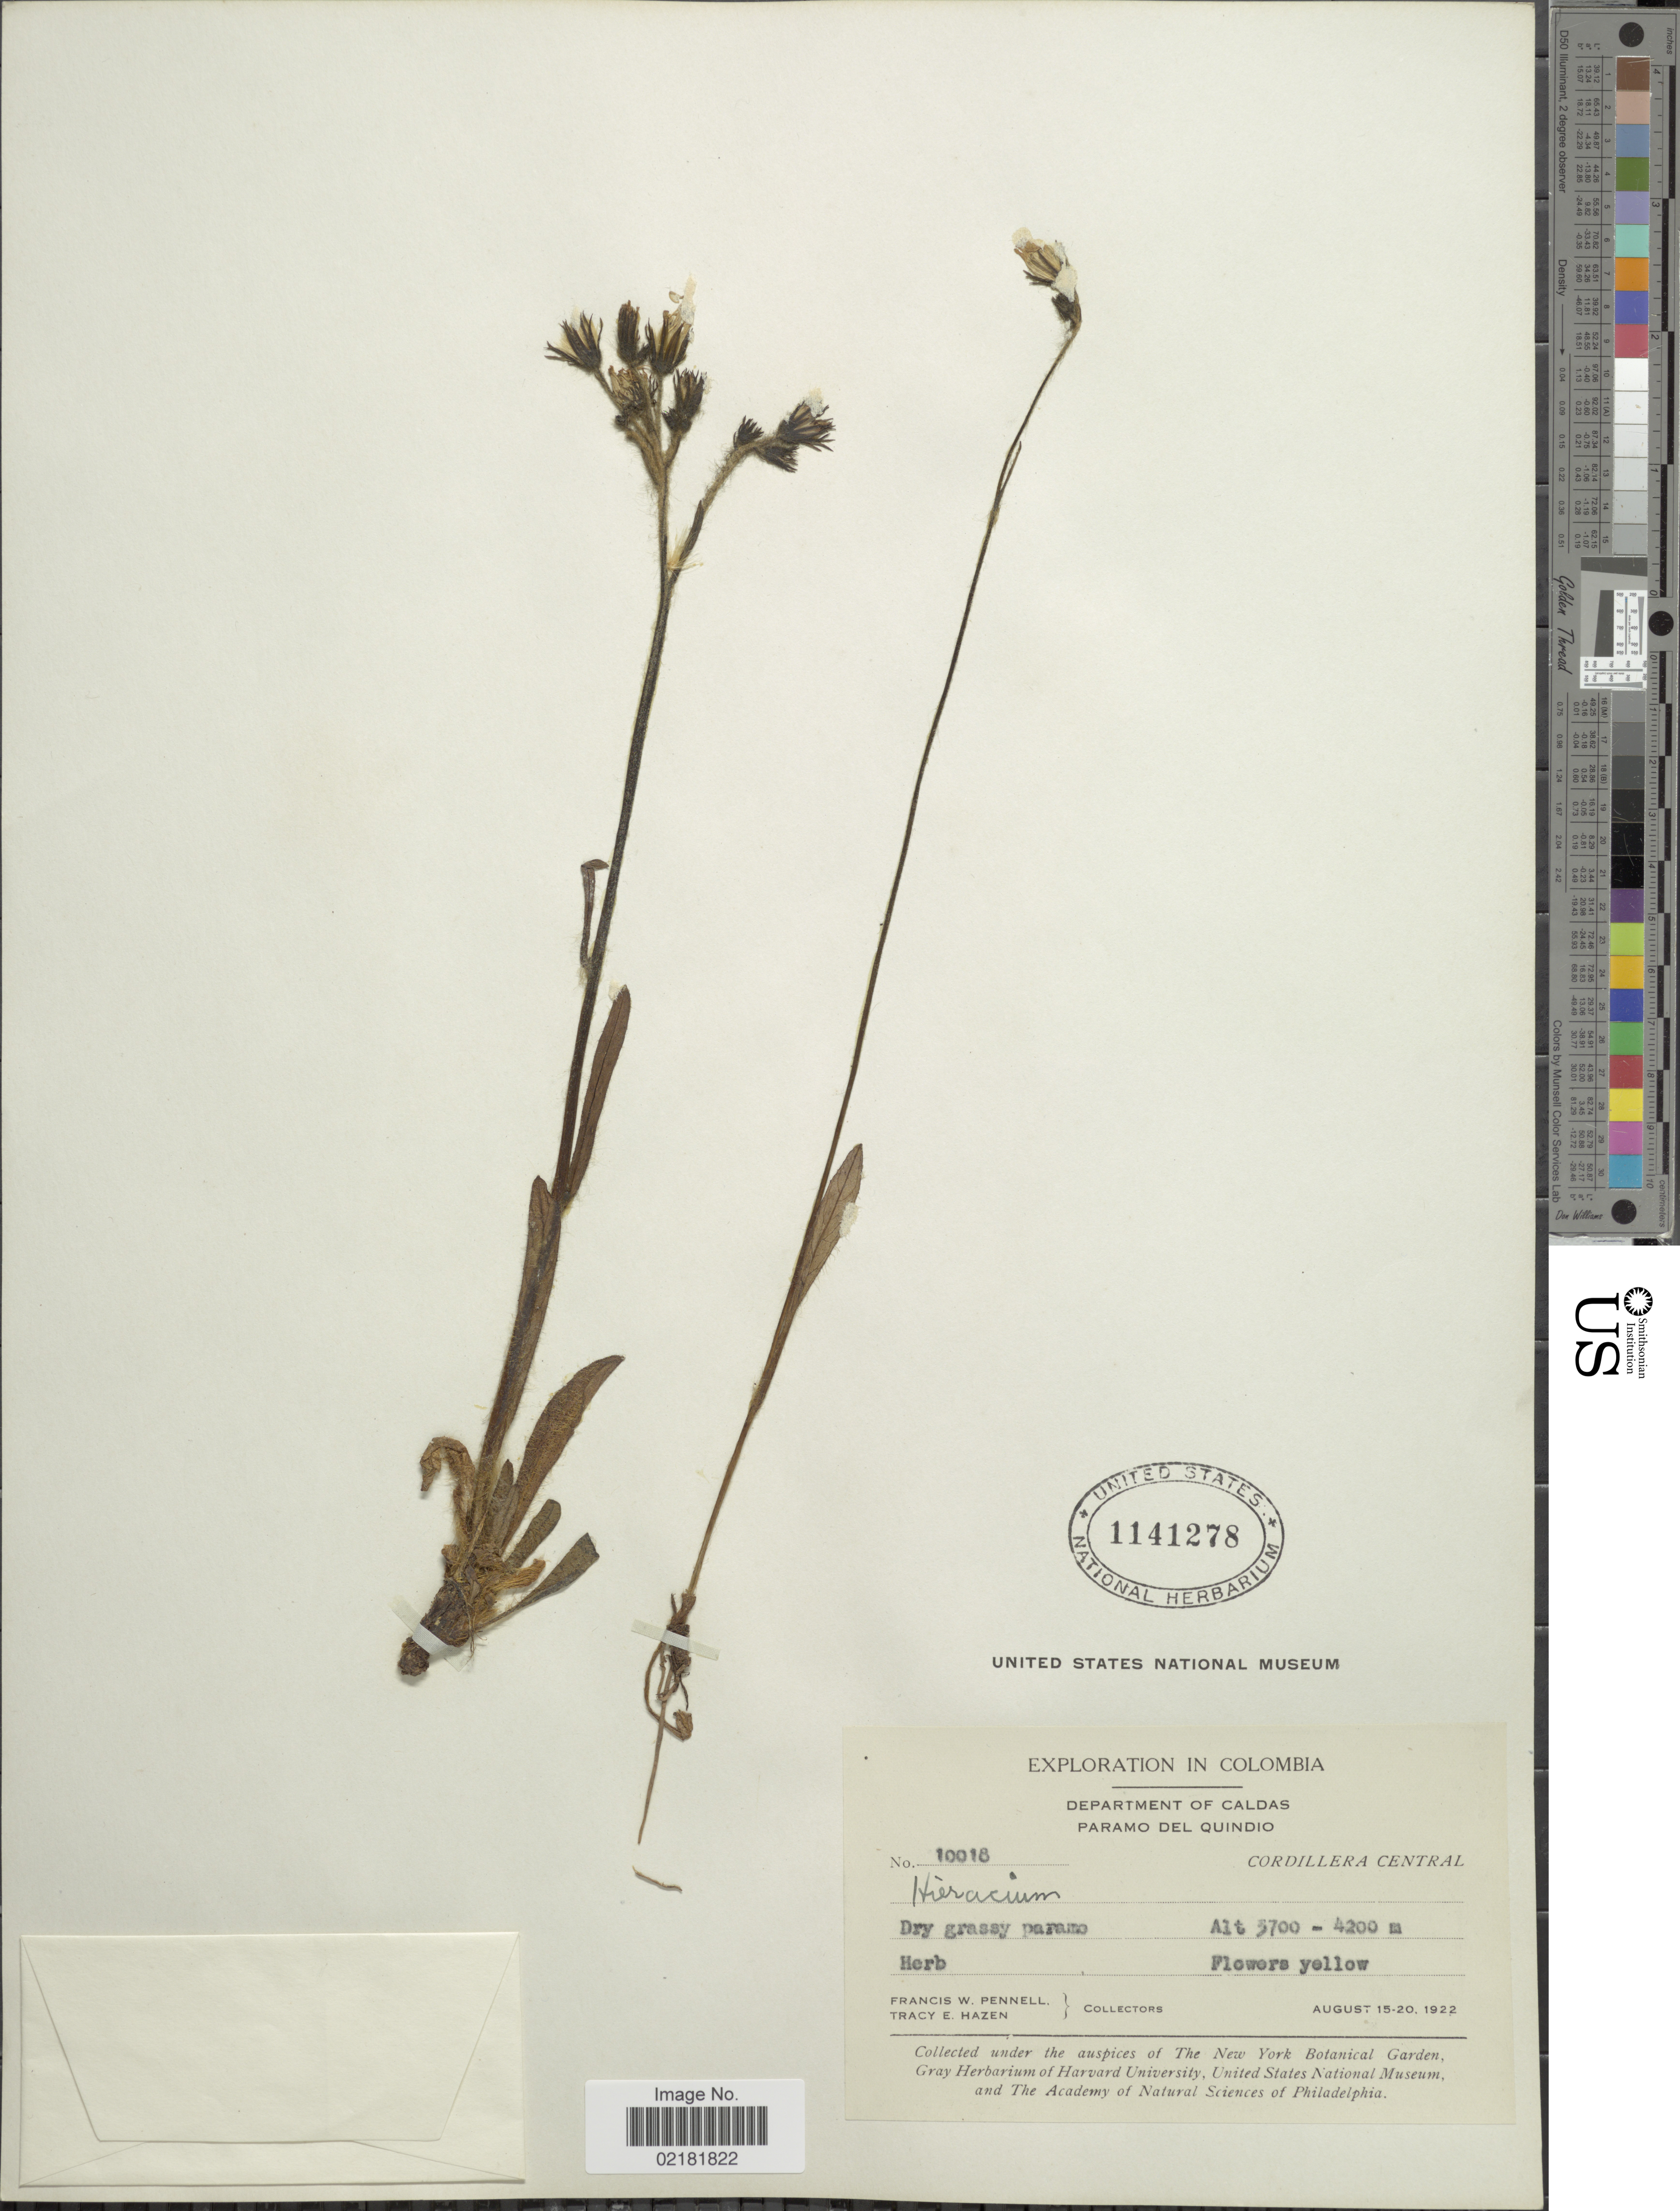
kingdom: Plantae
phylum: Tracheophyta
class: Magnoliopsida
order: Asterales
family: Asteraceae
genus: Hieracium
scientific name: Hieracium repandulare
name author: Druce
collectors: F. W. Pennell & T. E. Hazen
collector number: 10018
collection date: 1922-08-15/1922-08-20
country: Colombia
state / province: Caldas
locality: Paramo del Quindio, Cordillera Central.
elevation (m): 3700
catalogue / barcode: US 1141278